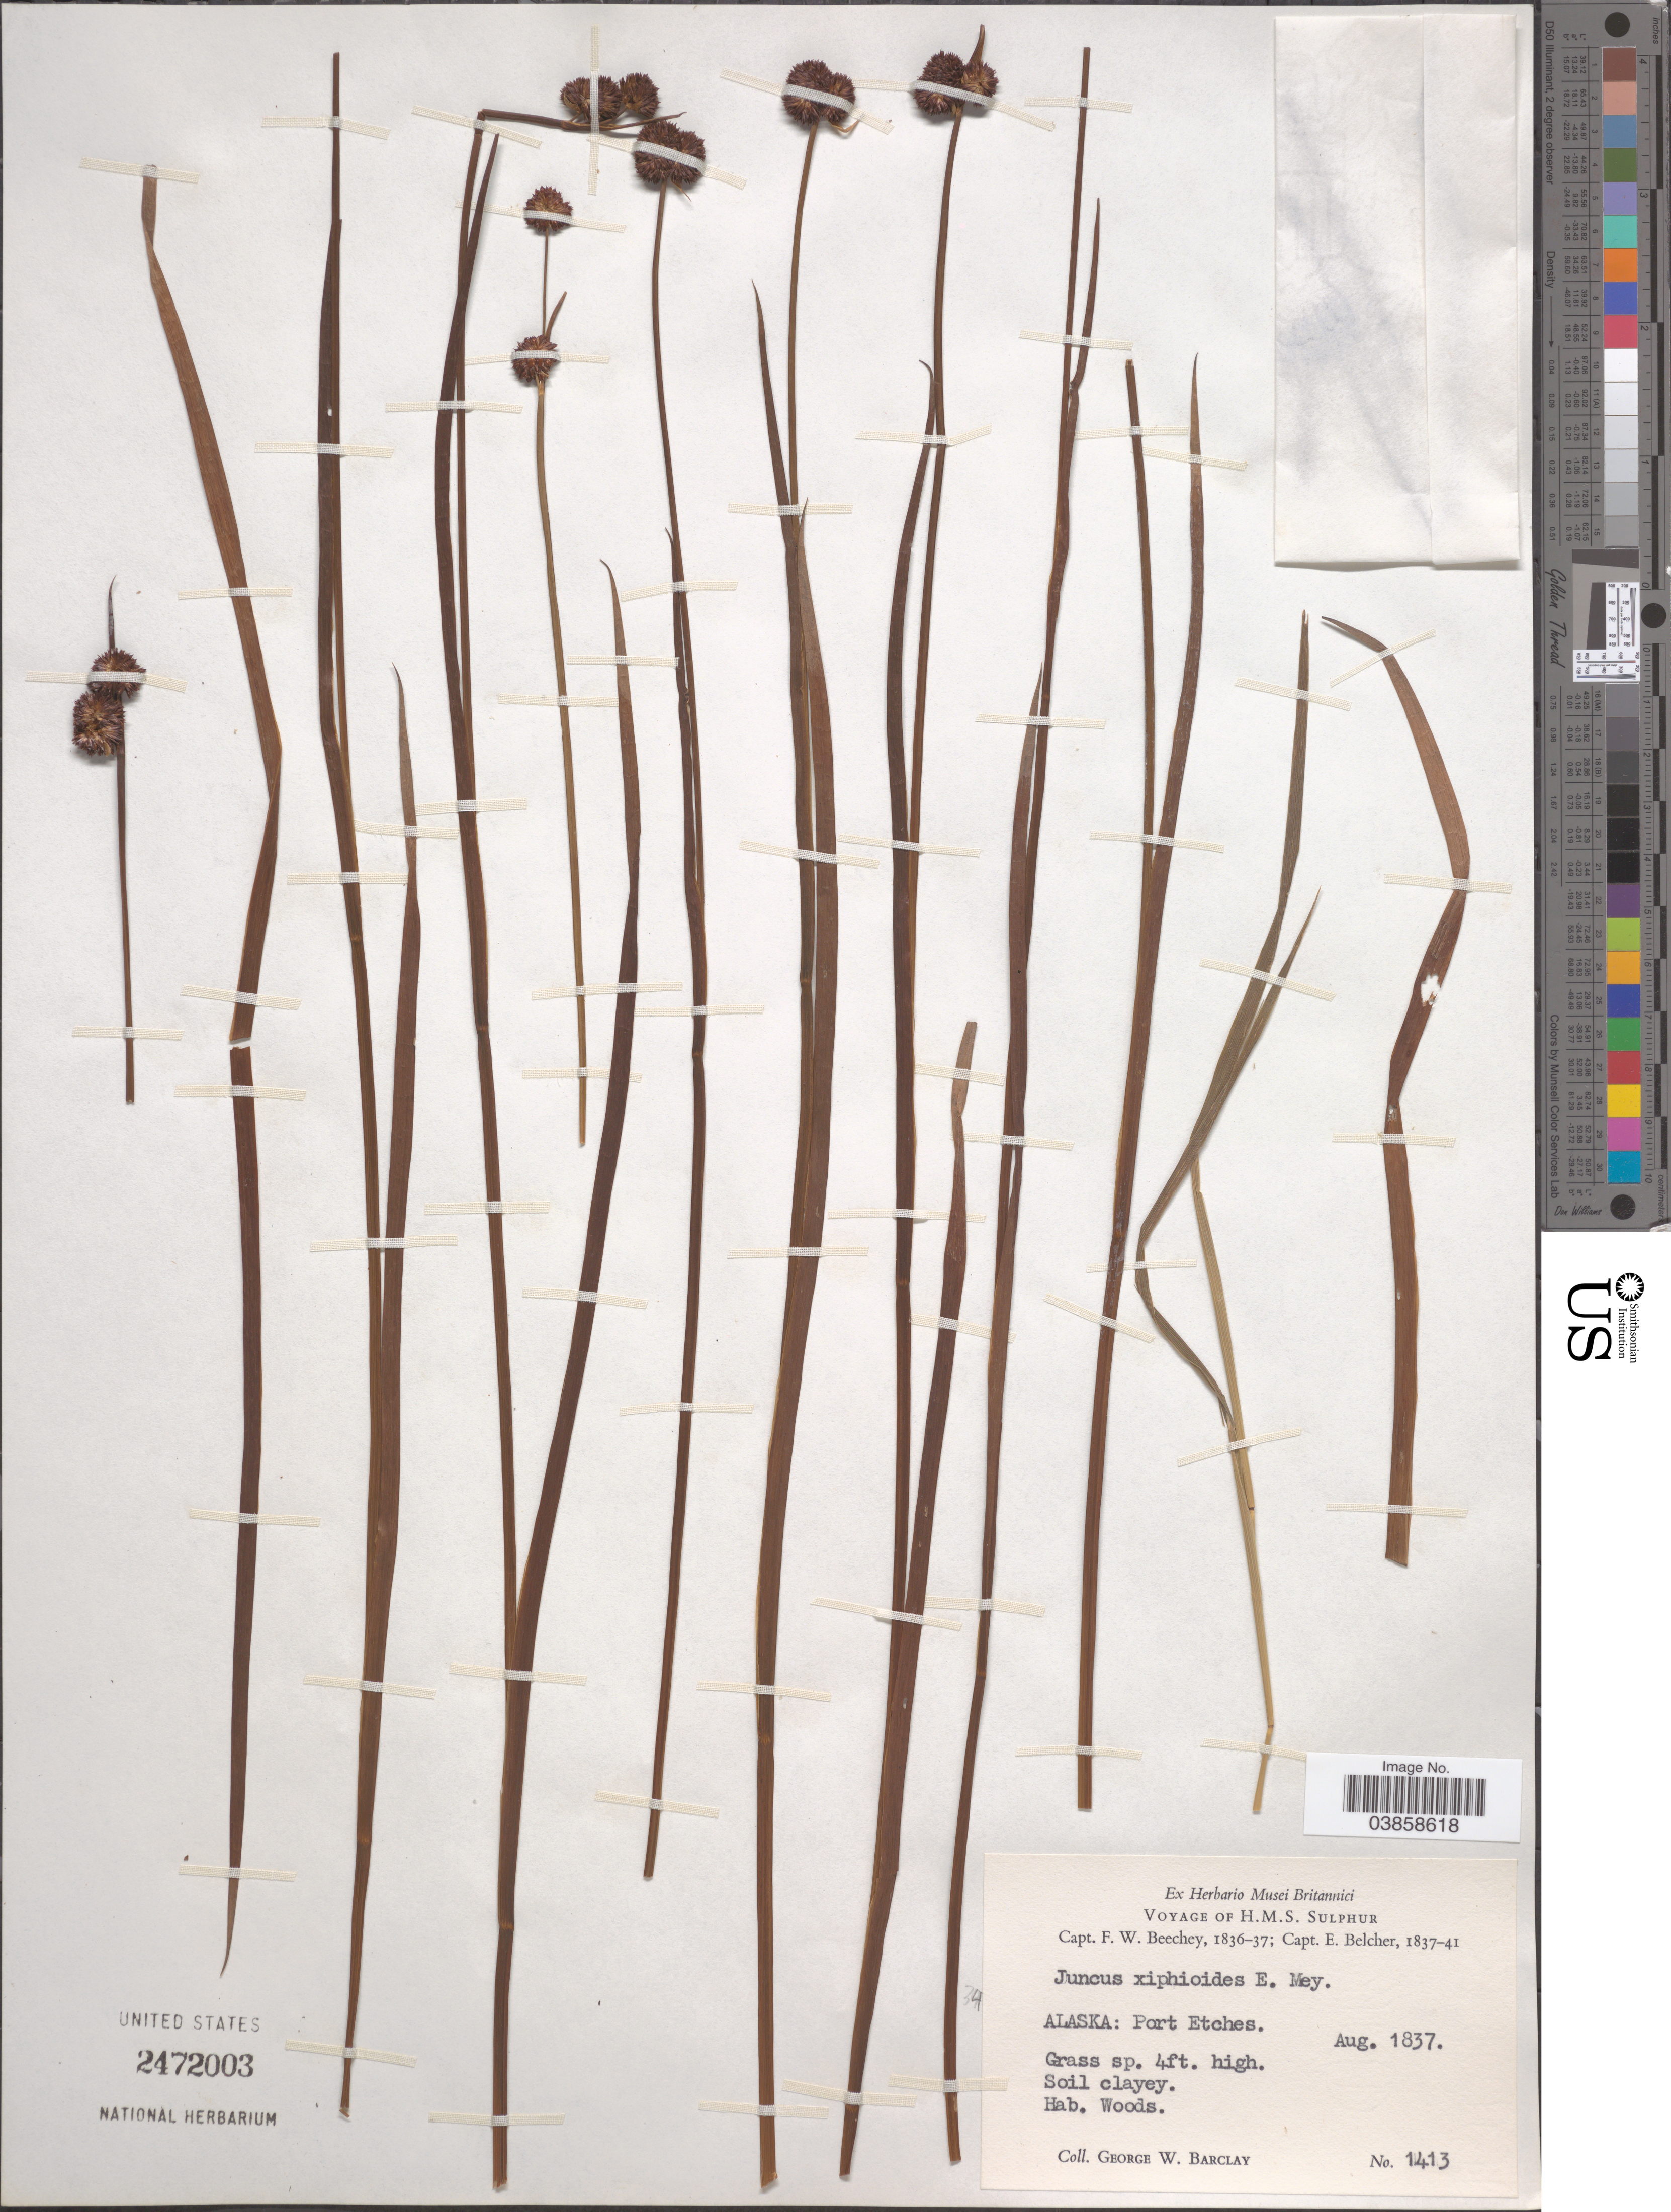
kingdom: Plantae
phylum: Tracheophyta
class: Liliopsida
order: Poales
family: Juncaceae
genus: Juncus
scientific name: Juncus xiphioides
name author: E. Mey.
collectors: G. W. Barclay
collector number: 1413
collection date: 1837-08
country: United States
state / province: Alaska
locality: Port Etches.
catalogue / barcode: US 2472003